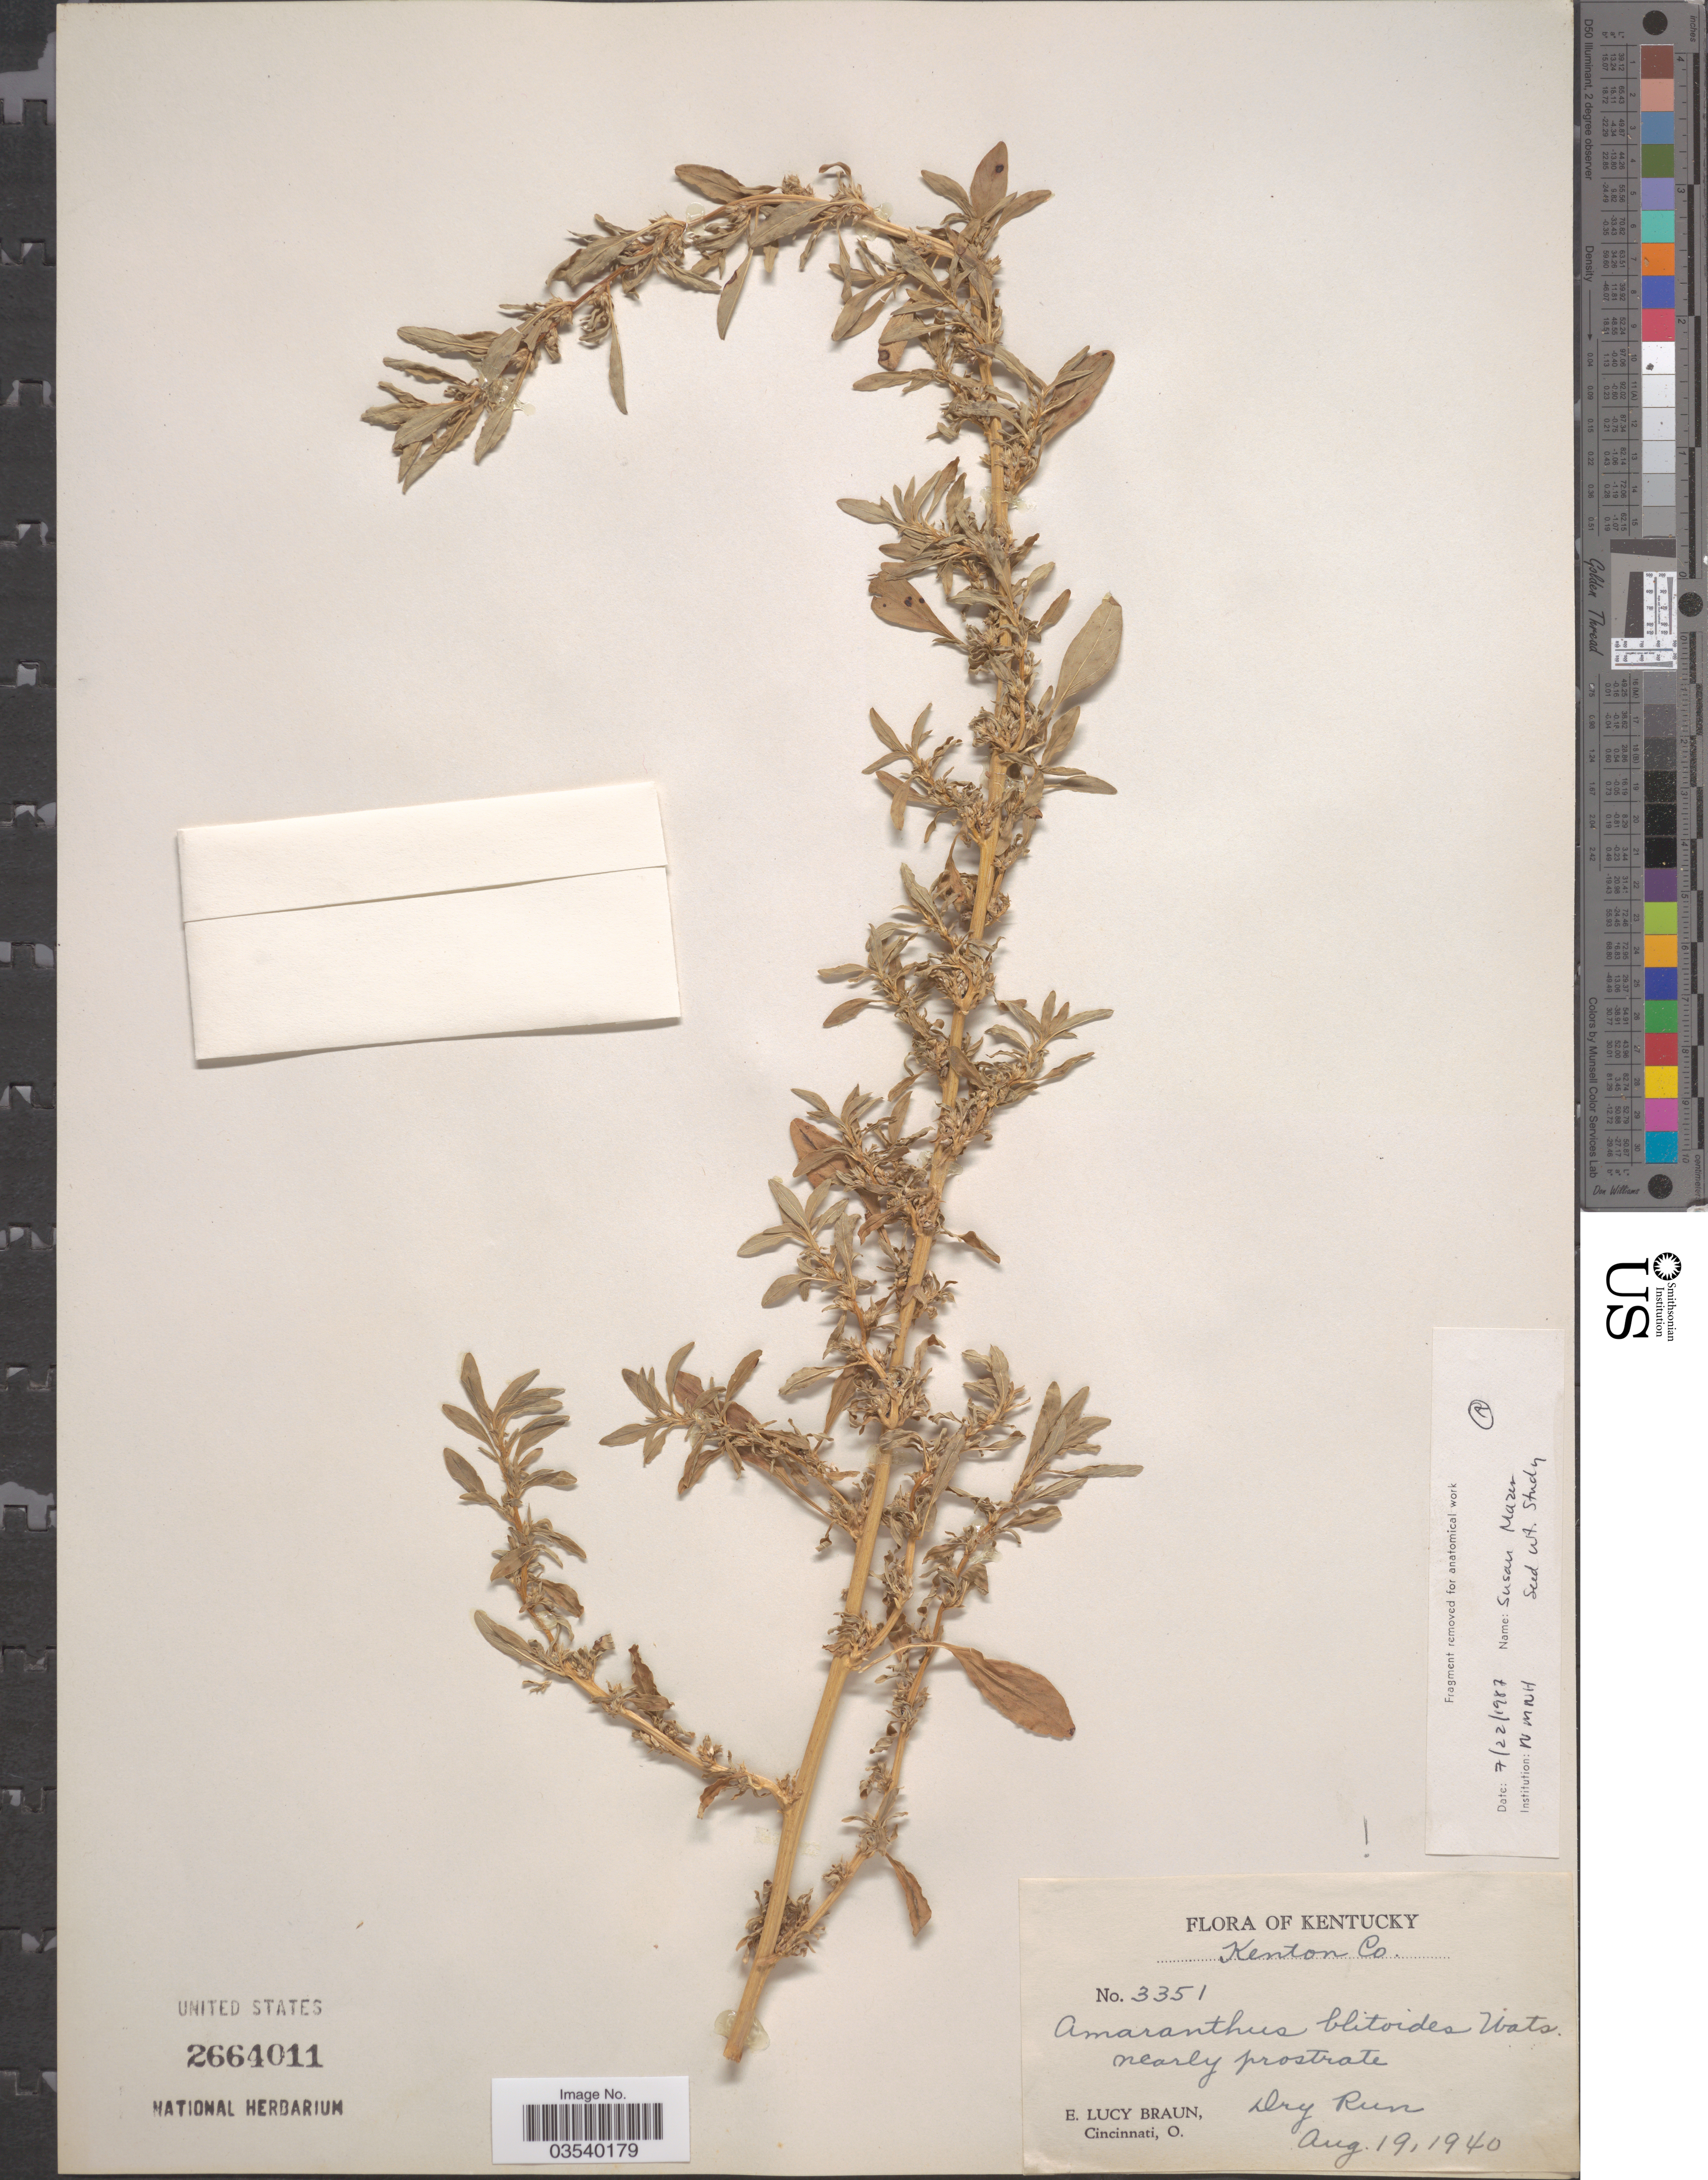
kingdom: Plantae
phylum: Tracheophyta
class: Magnoliopsida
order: Caryophyllales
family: Amaranthaceae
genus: Amaranthus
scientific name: Amaranthus blitoides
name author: S. Watson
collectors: E. L. Braun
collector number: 3351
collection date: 1940-08-19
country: United States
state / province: Kentucky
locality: Kenton Co. Dry Run.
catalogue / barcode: US 2664011